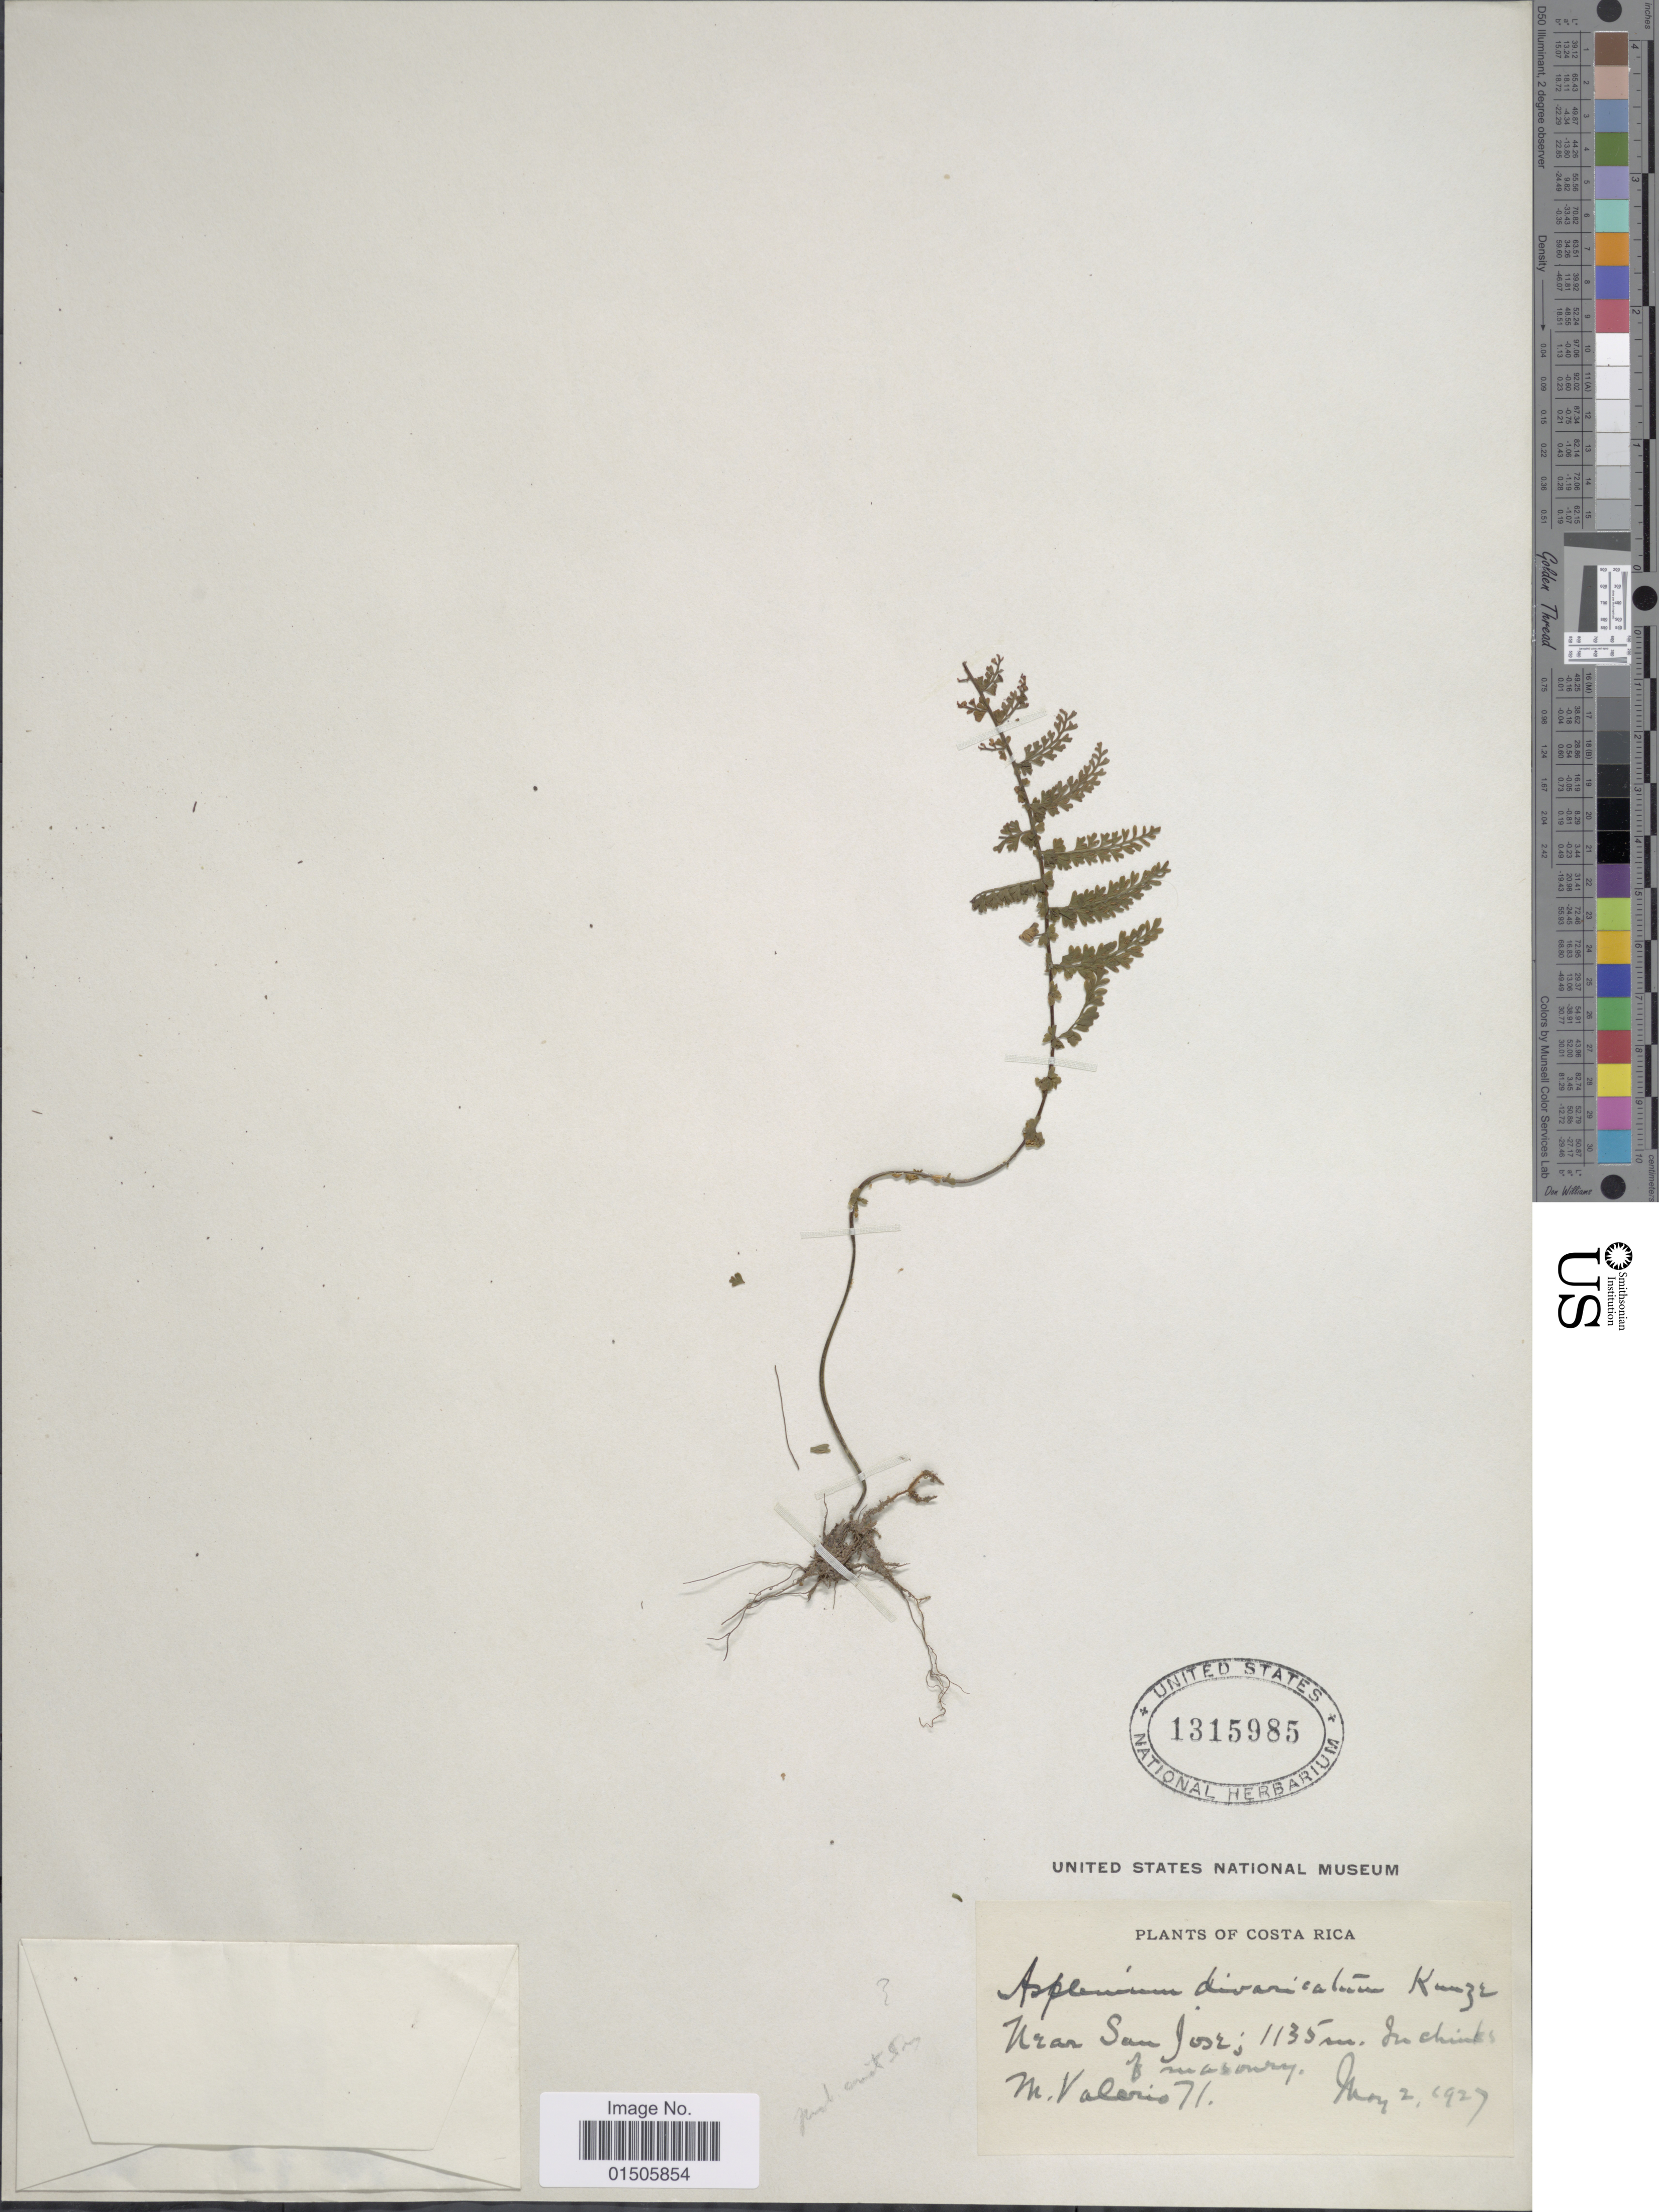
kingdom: Plantae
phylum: Tracheophyta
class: Polypodiopsida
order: Polypodiales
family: Aspleniaceae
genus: Asplenium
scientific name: Asplenium cristatum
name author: Lam.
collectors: M. Valerio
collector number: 71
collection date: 1927-05-02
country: Costa Rica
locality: Near San Jose. In chinks of Masonry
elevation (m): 1135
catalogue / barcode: US 1315985